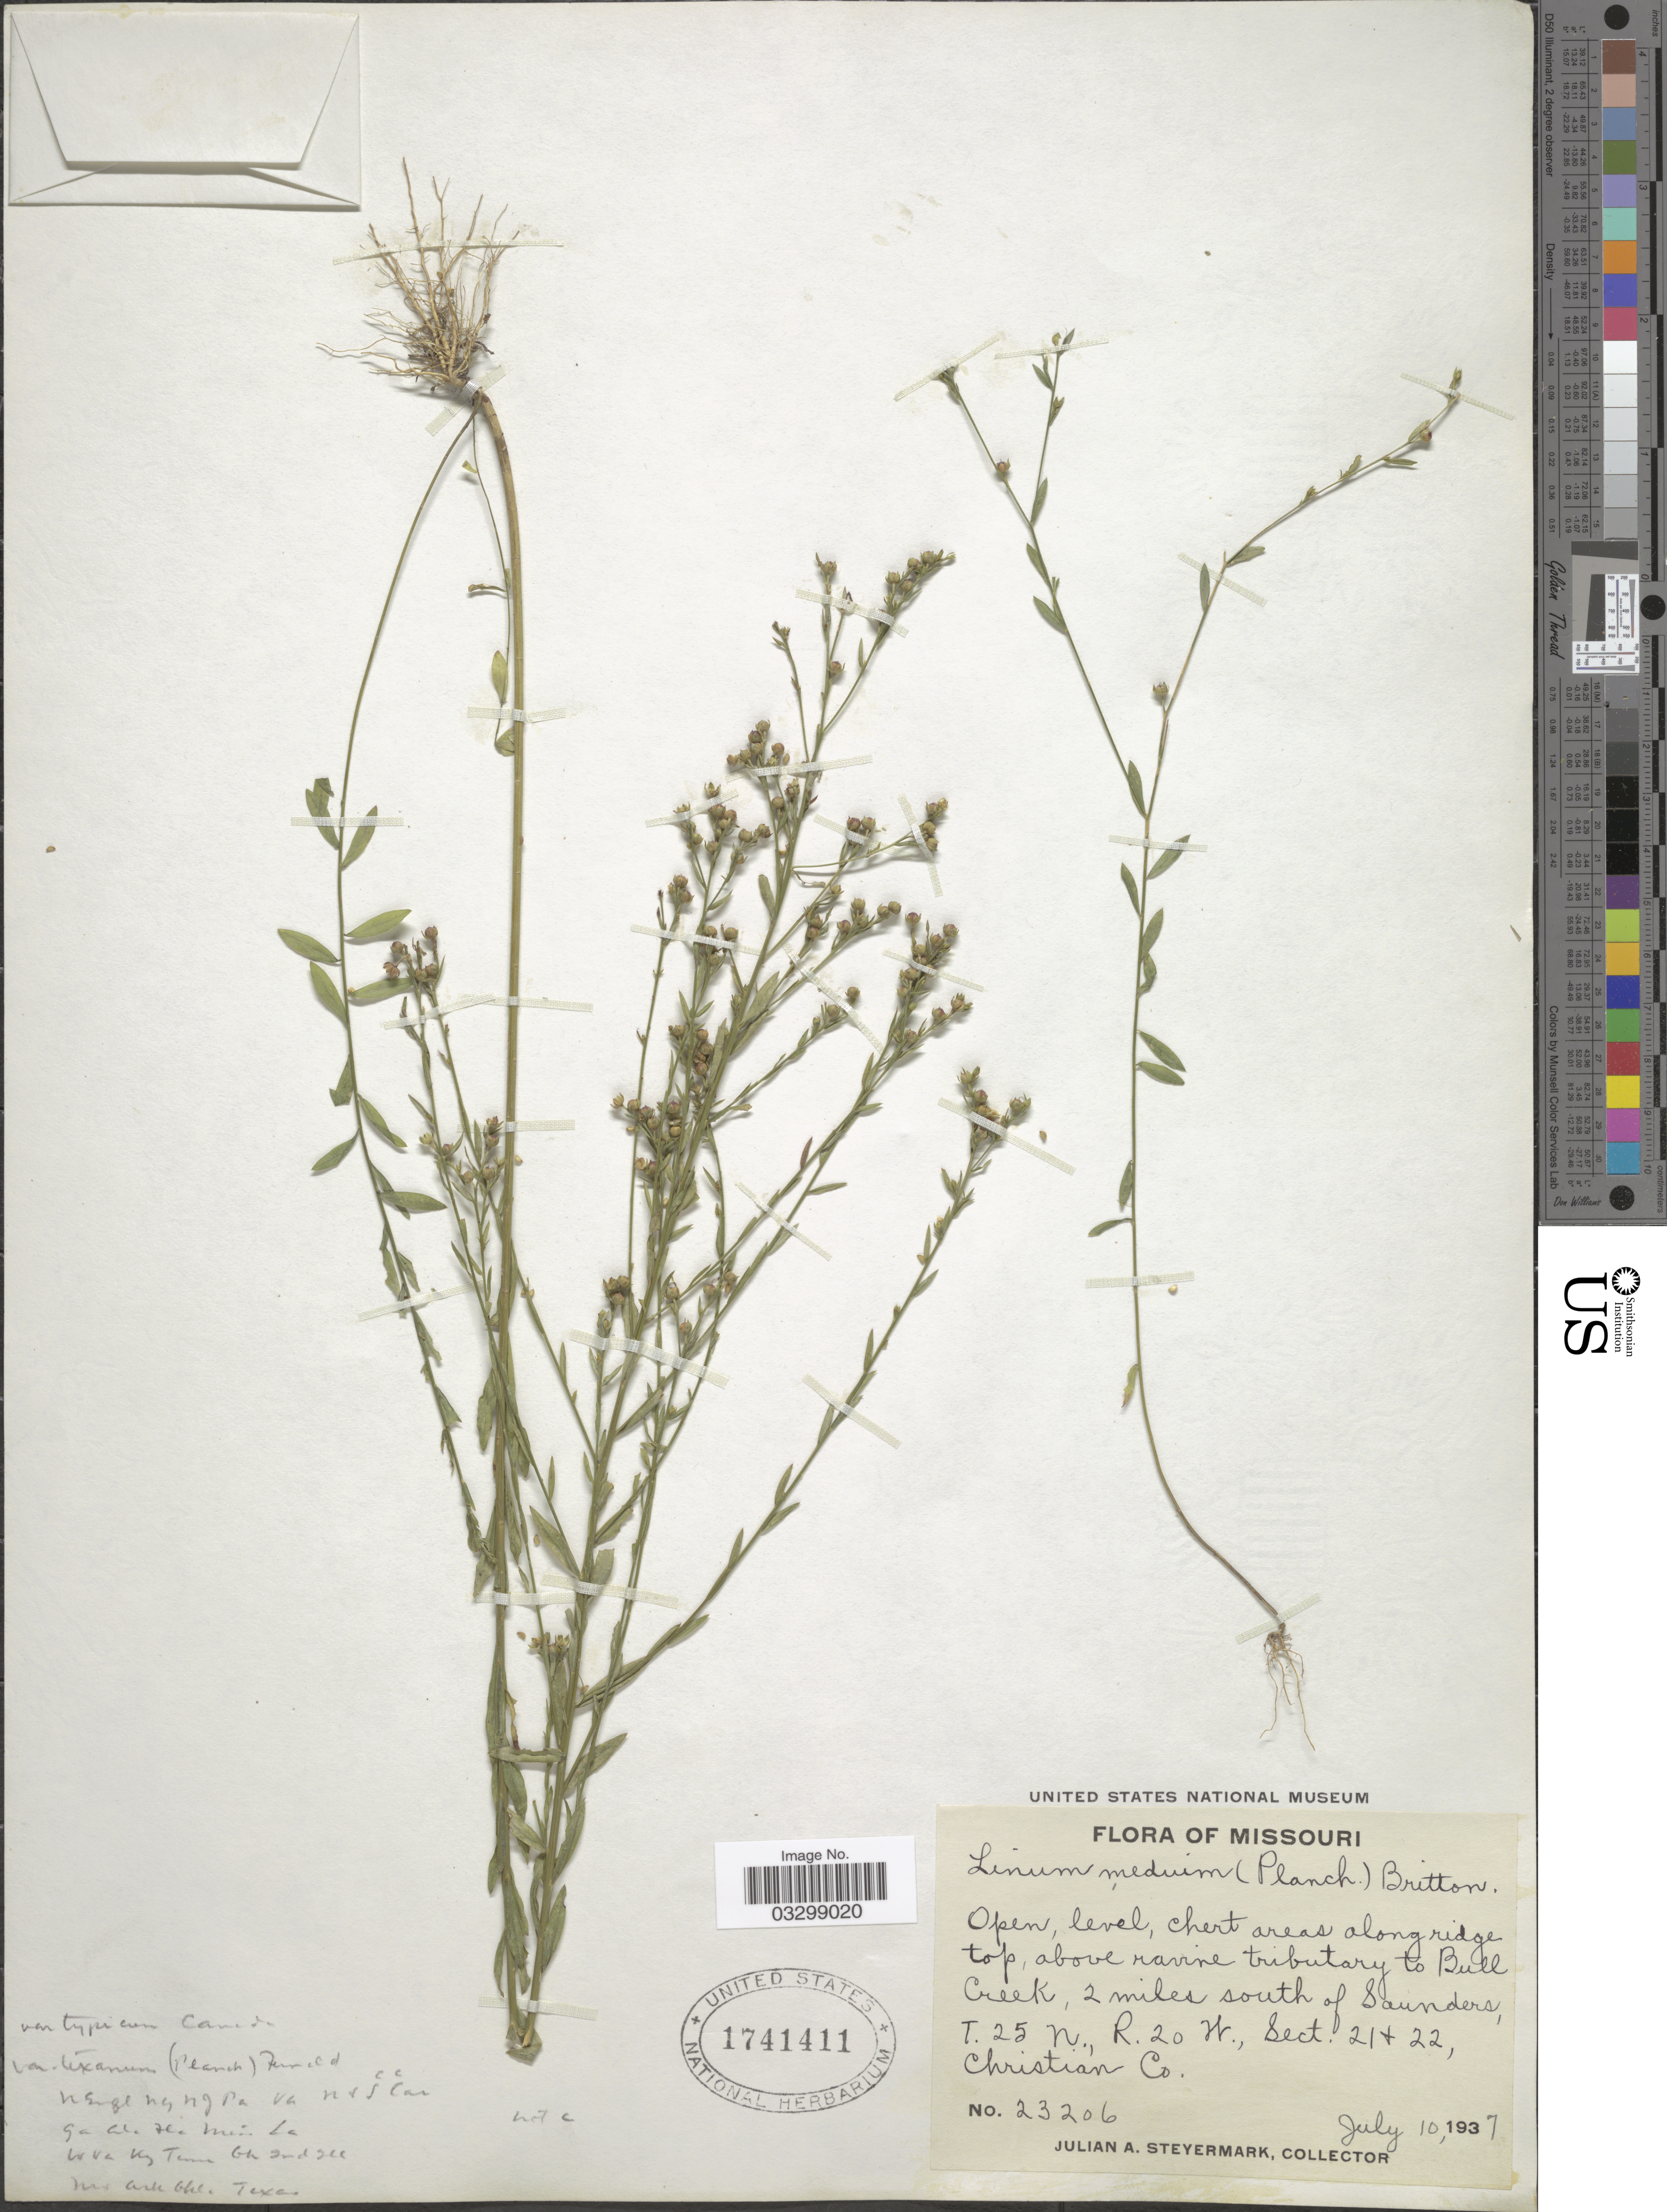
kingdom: Plantae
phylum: Tracheophyta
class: Magnoliopsida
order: Malpighiales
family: Linaceae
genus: Linum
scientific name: Linum medium var. texanum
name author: (Planch.) Fernald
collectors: J. Steyermark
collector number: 23206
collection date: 1937-07-10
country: United States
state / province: Missouri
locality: Above ravine tributary to Bull Creek, 2 miles south of Saunders, T. 25 N., R. 20 W., Sect. 21 + 22, Christian Co.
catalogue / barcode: US 1741411